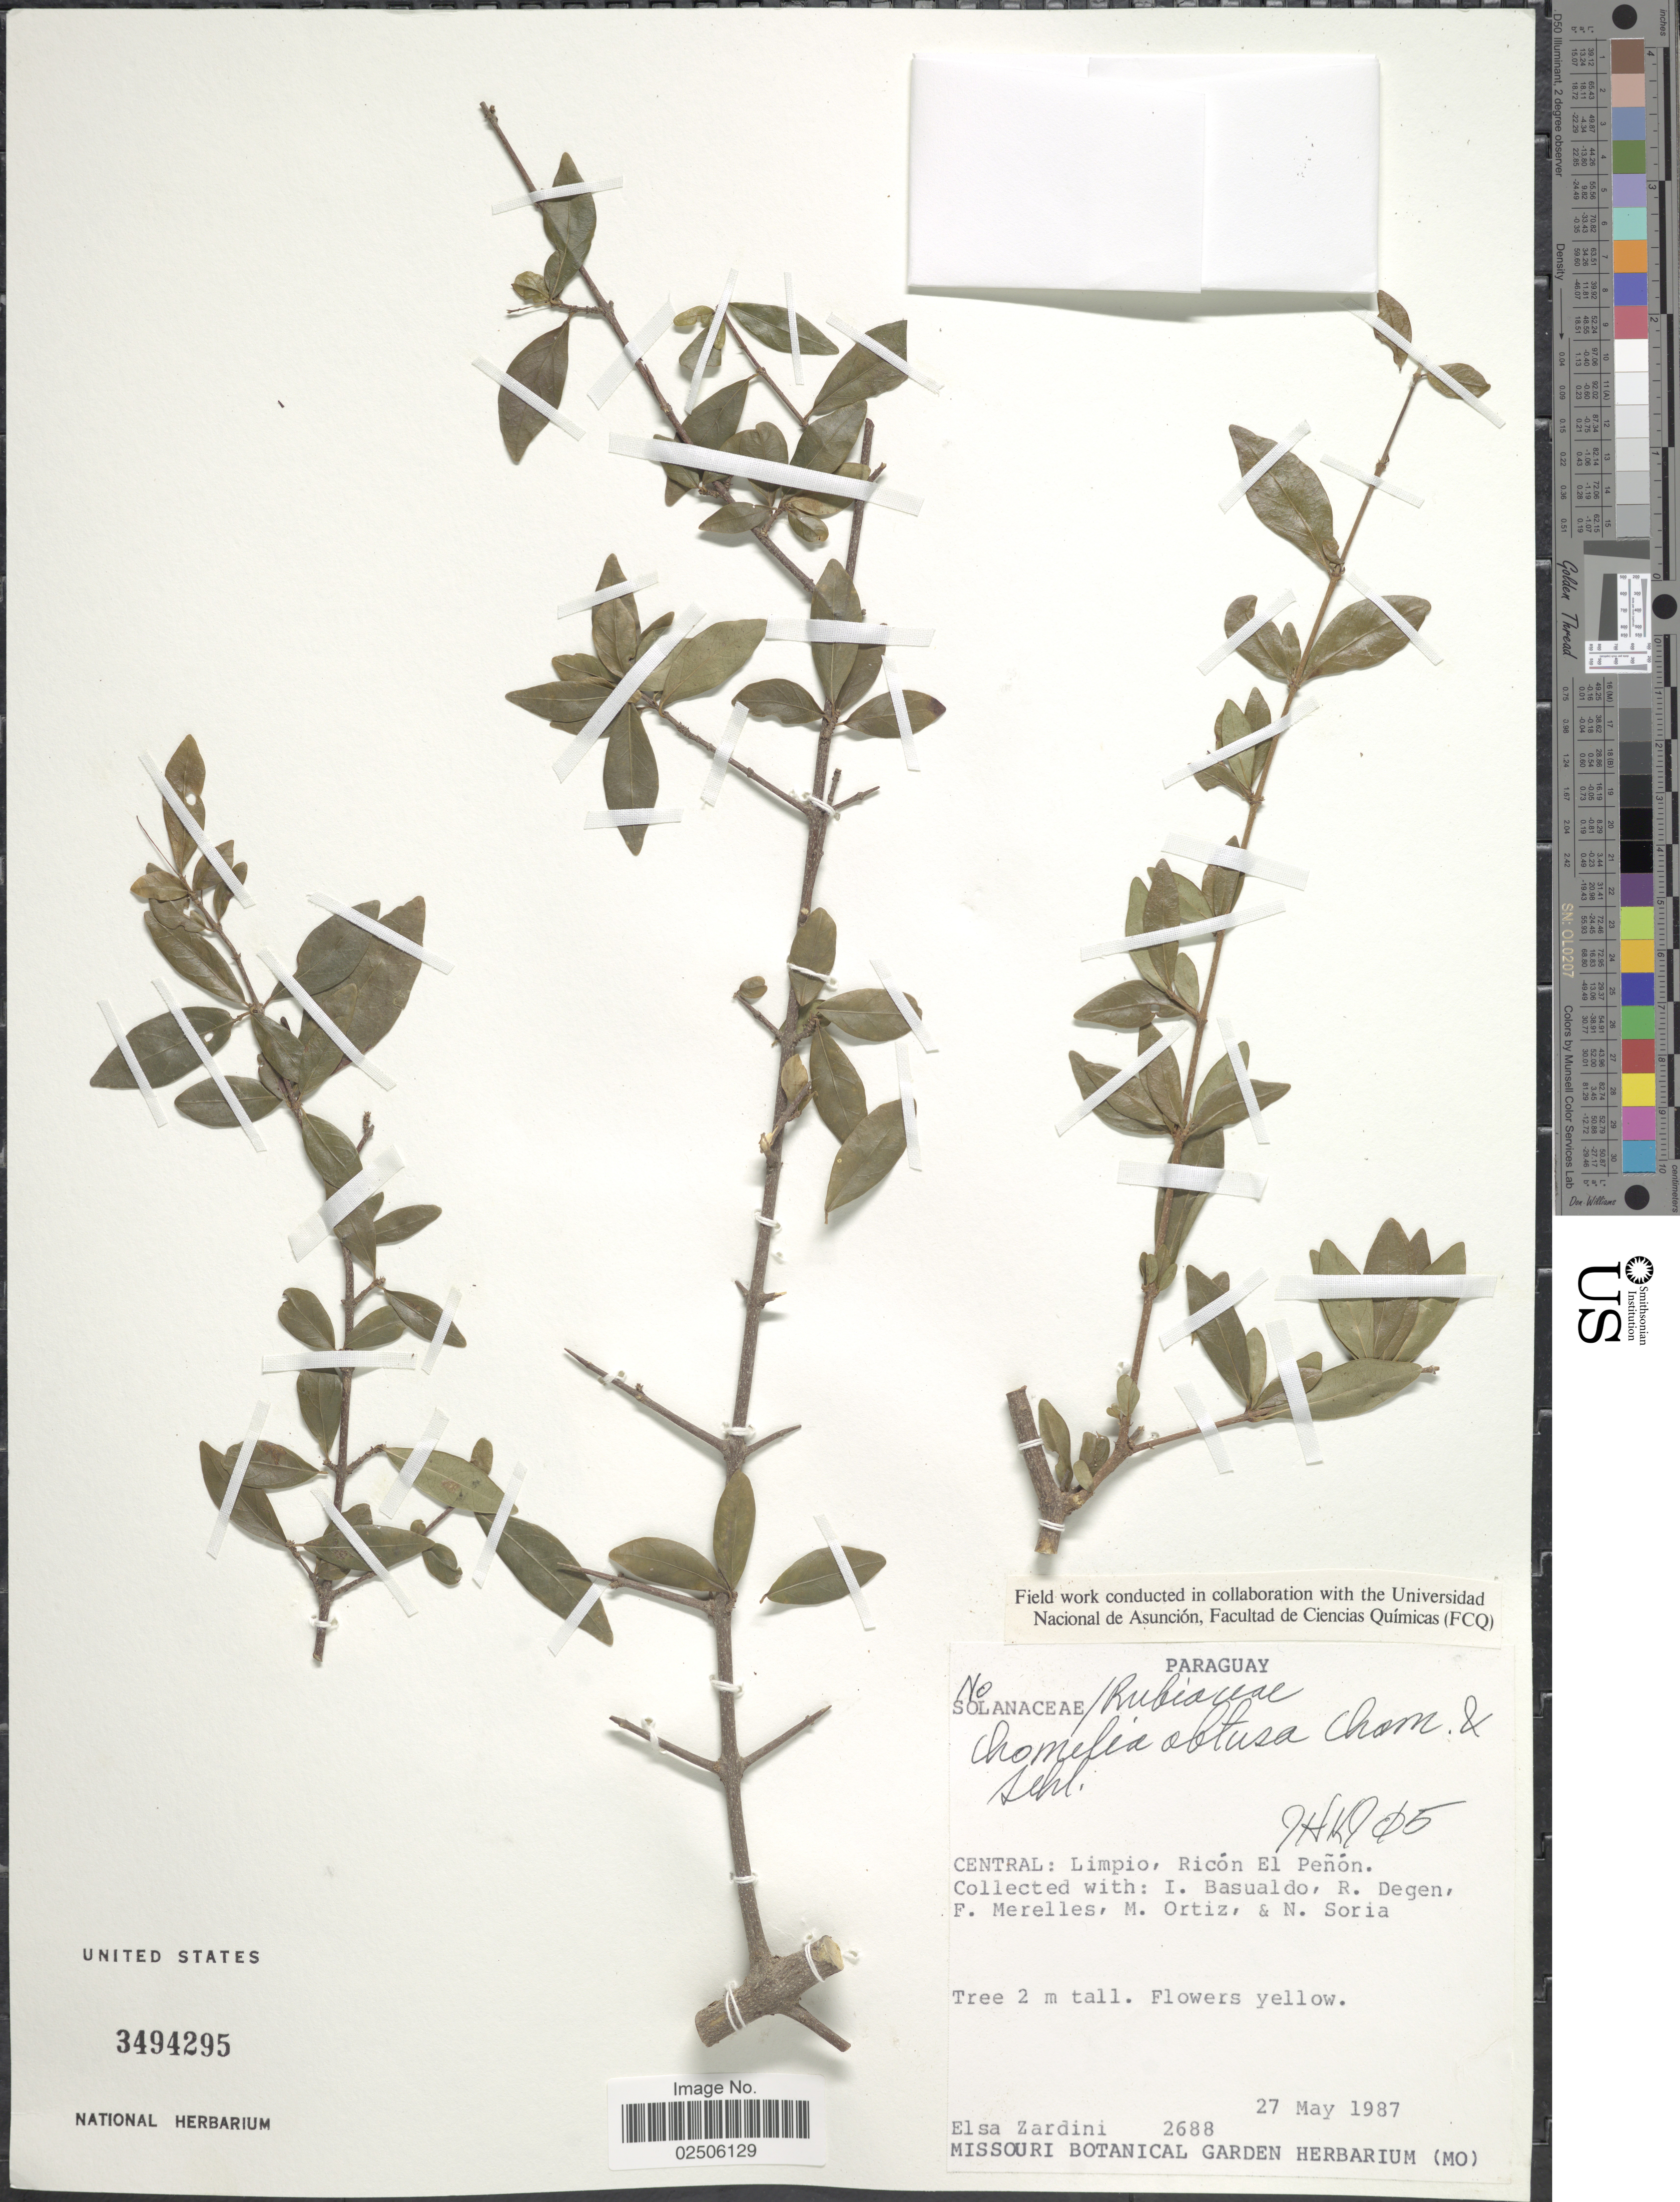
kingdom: Plantae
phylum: Tracheophyta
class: Magnoliopsida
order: Gentianales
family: Rubiaceae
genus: Chomelia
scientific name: Chomelia obtusa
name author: Cham. & Schltdl.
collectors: E. M. Zardini, I. Basualdo, R. Degen, F. Merelles & et al.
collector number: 2688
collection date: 1987-05-27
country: Paraguay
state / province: Central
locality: Limpio, Ricon El Penon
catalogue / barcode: US 3494295